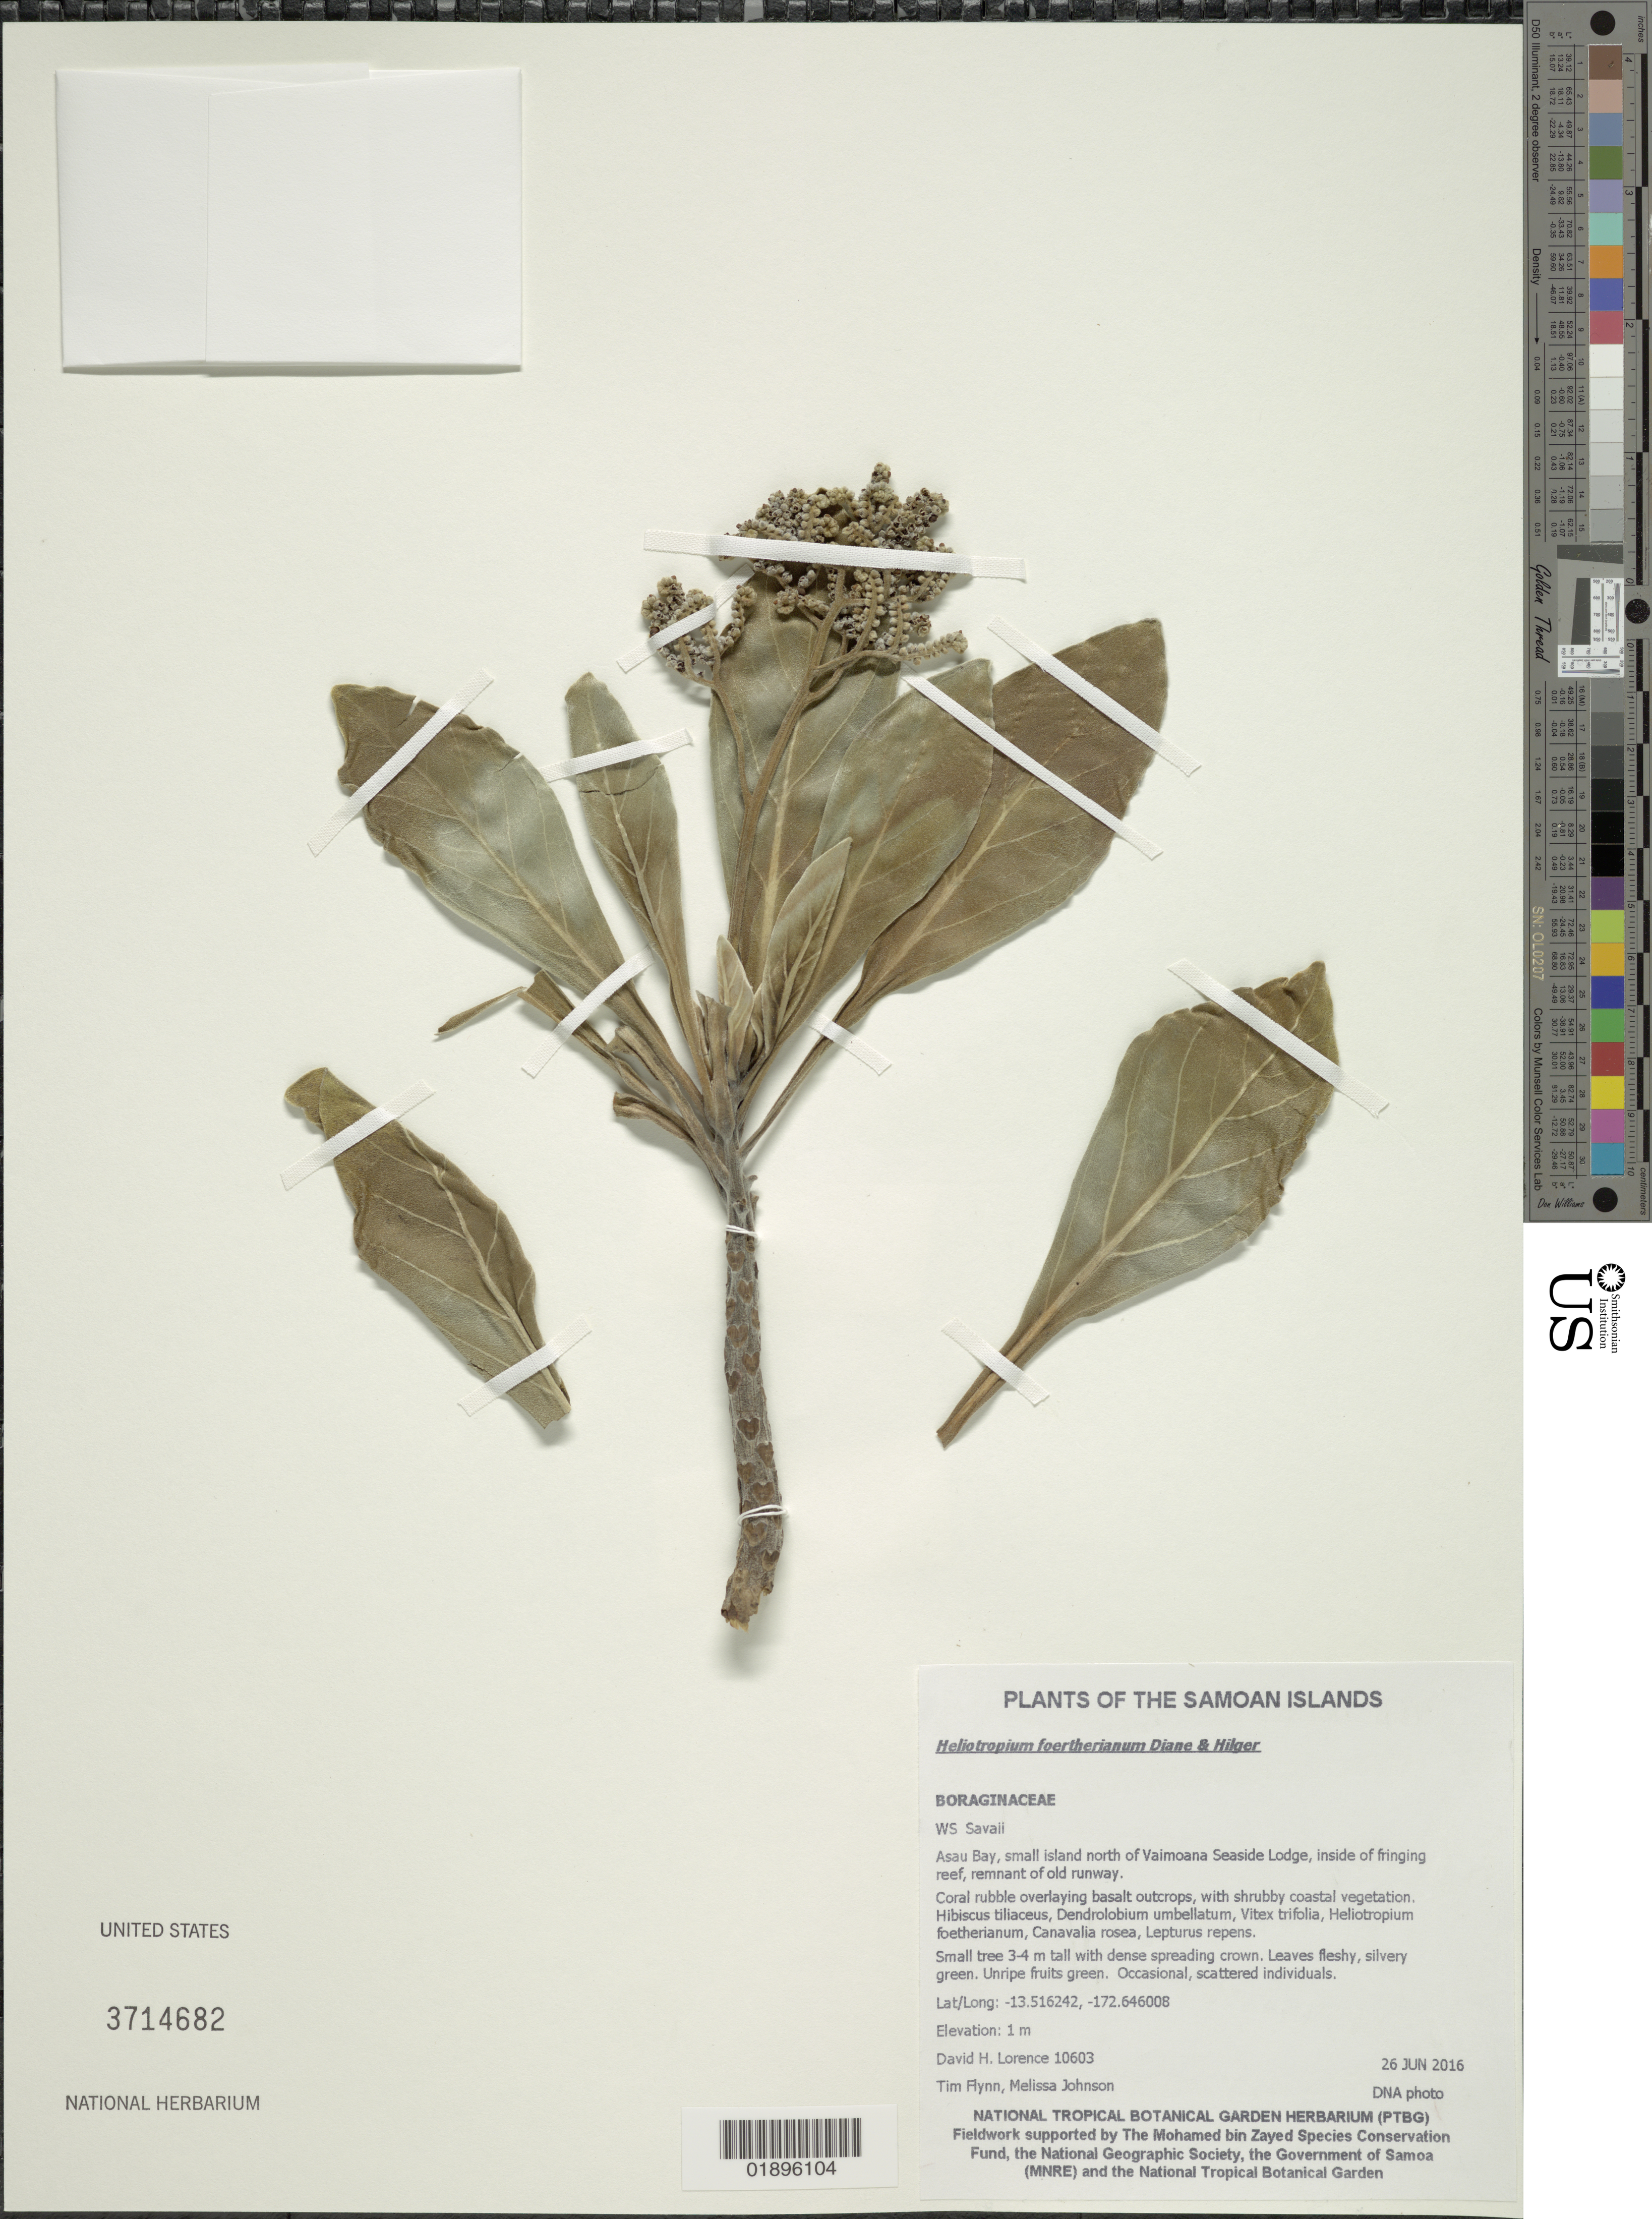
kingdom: Plantae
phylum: Tracheophyta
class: Magnoliopsida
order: Boraginales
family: Heliotropiaceae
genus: Heliotropium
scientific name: Heliotropium arboreum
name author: (Blanco) Mabberley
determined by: Wagner, W. L., (BOT), Smithsonian Institution - National Museum of Natural History (UNITED STATES)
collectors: D. Lorence, T. W. Flynn & M. Johnson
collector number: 10603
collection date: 2016-06-26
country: Samoa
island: Savai'i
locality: Asau Bay, small island north of Vaimoana Seaside Lodge, inside of fringing reef, remnant of old runway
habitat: Shrubby coastal vegetation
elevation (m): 1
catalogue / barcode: US 3714682